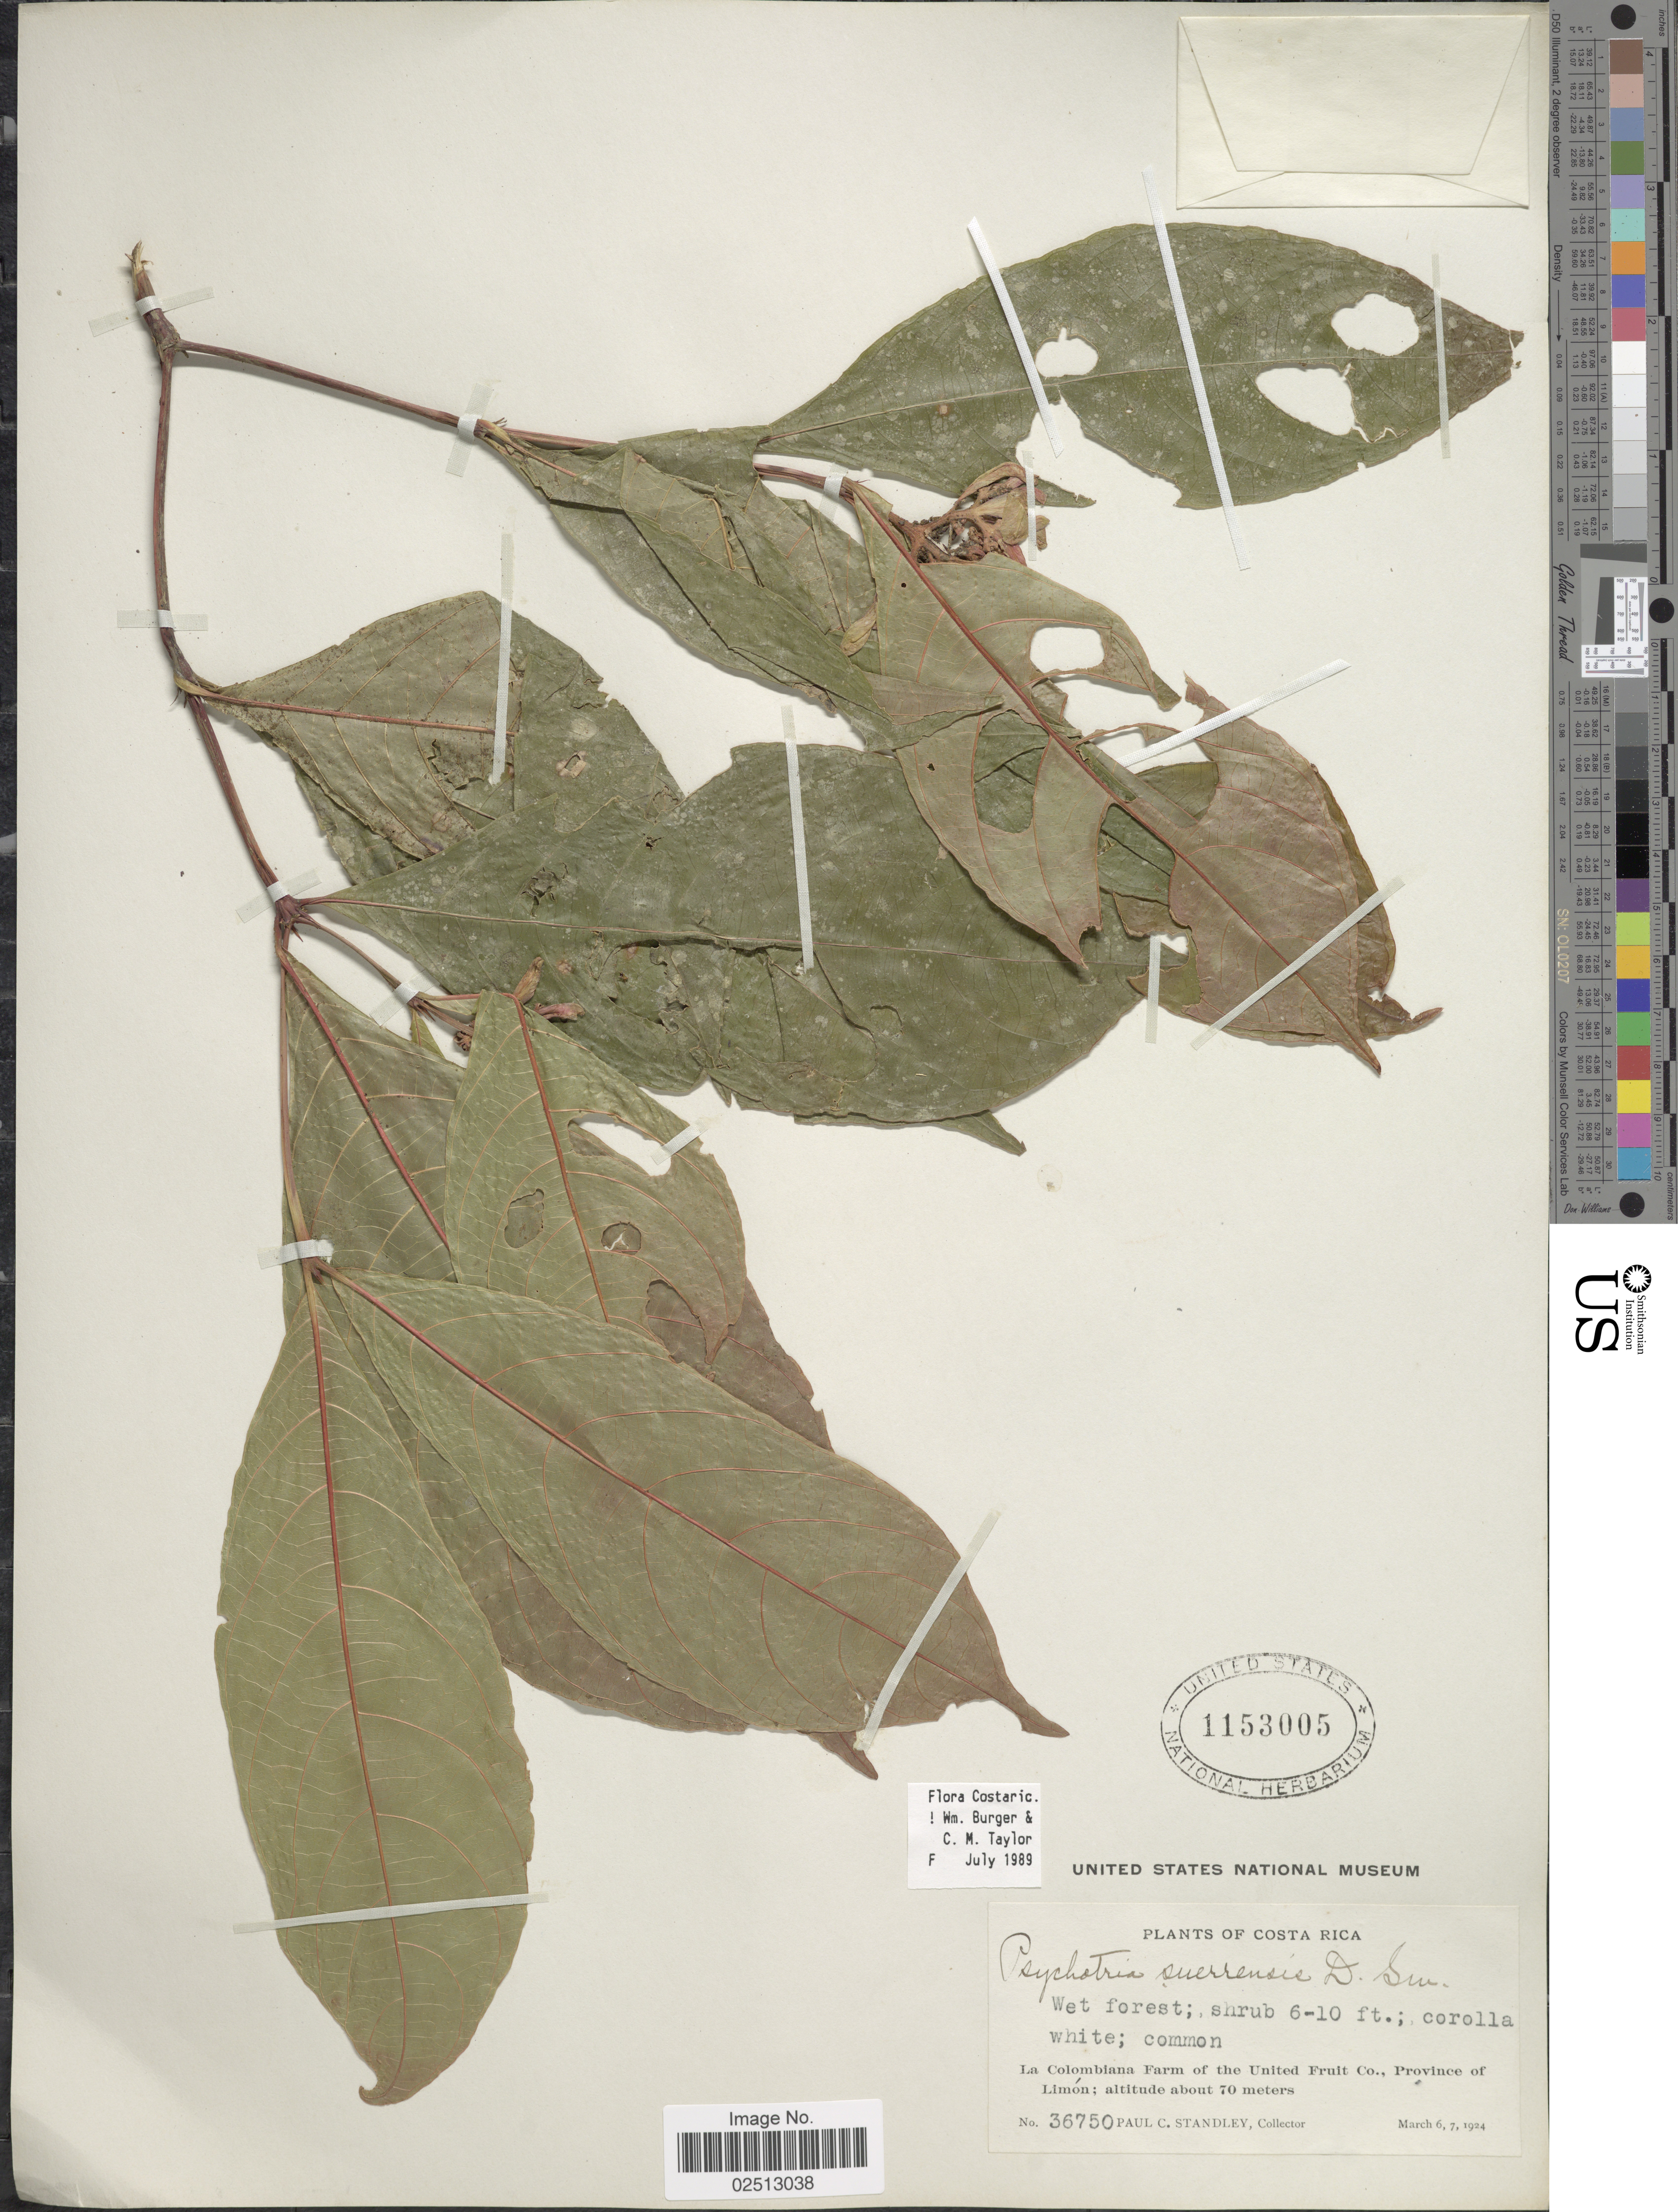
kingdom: Plantae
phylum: Tracheophyta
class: Magnoliopsida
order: Gentianales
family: Rubiaceae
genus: Psychotria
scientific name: Psychotria suerrensis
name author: Donn. Sm.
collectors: P. C. Standley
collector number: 36750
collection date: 1924-03-06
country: Costa Rica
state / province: Limón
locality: La Colombiana Farm of the United Fruit Co. Province of Limon.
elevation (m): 70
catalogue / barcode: US 1153005